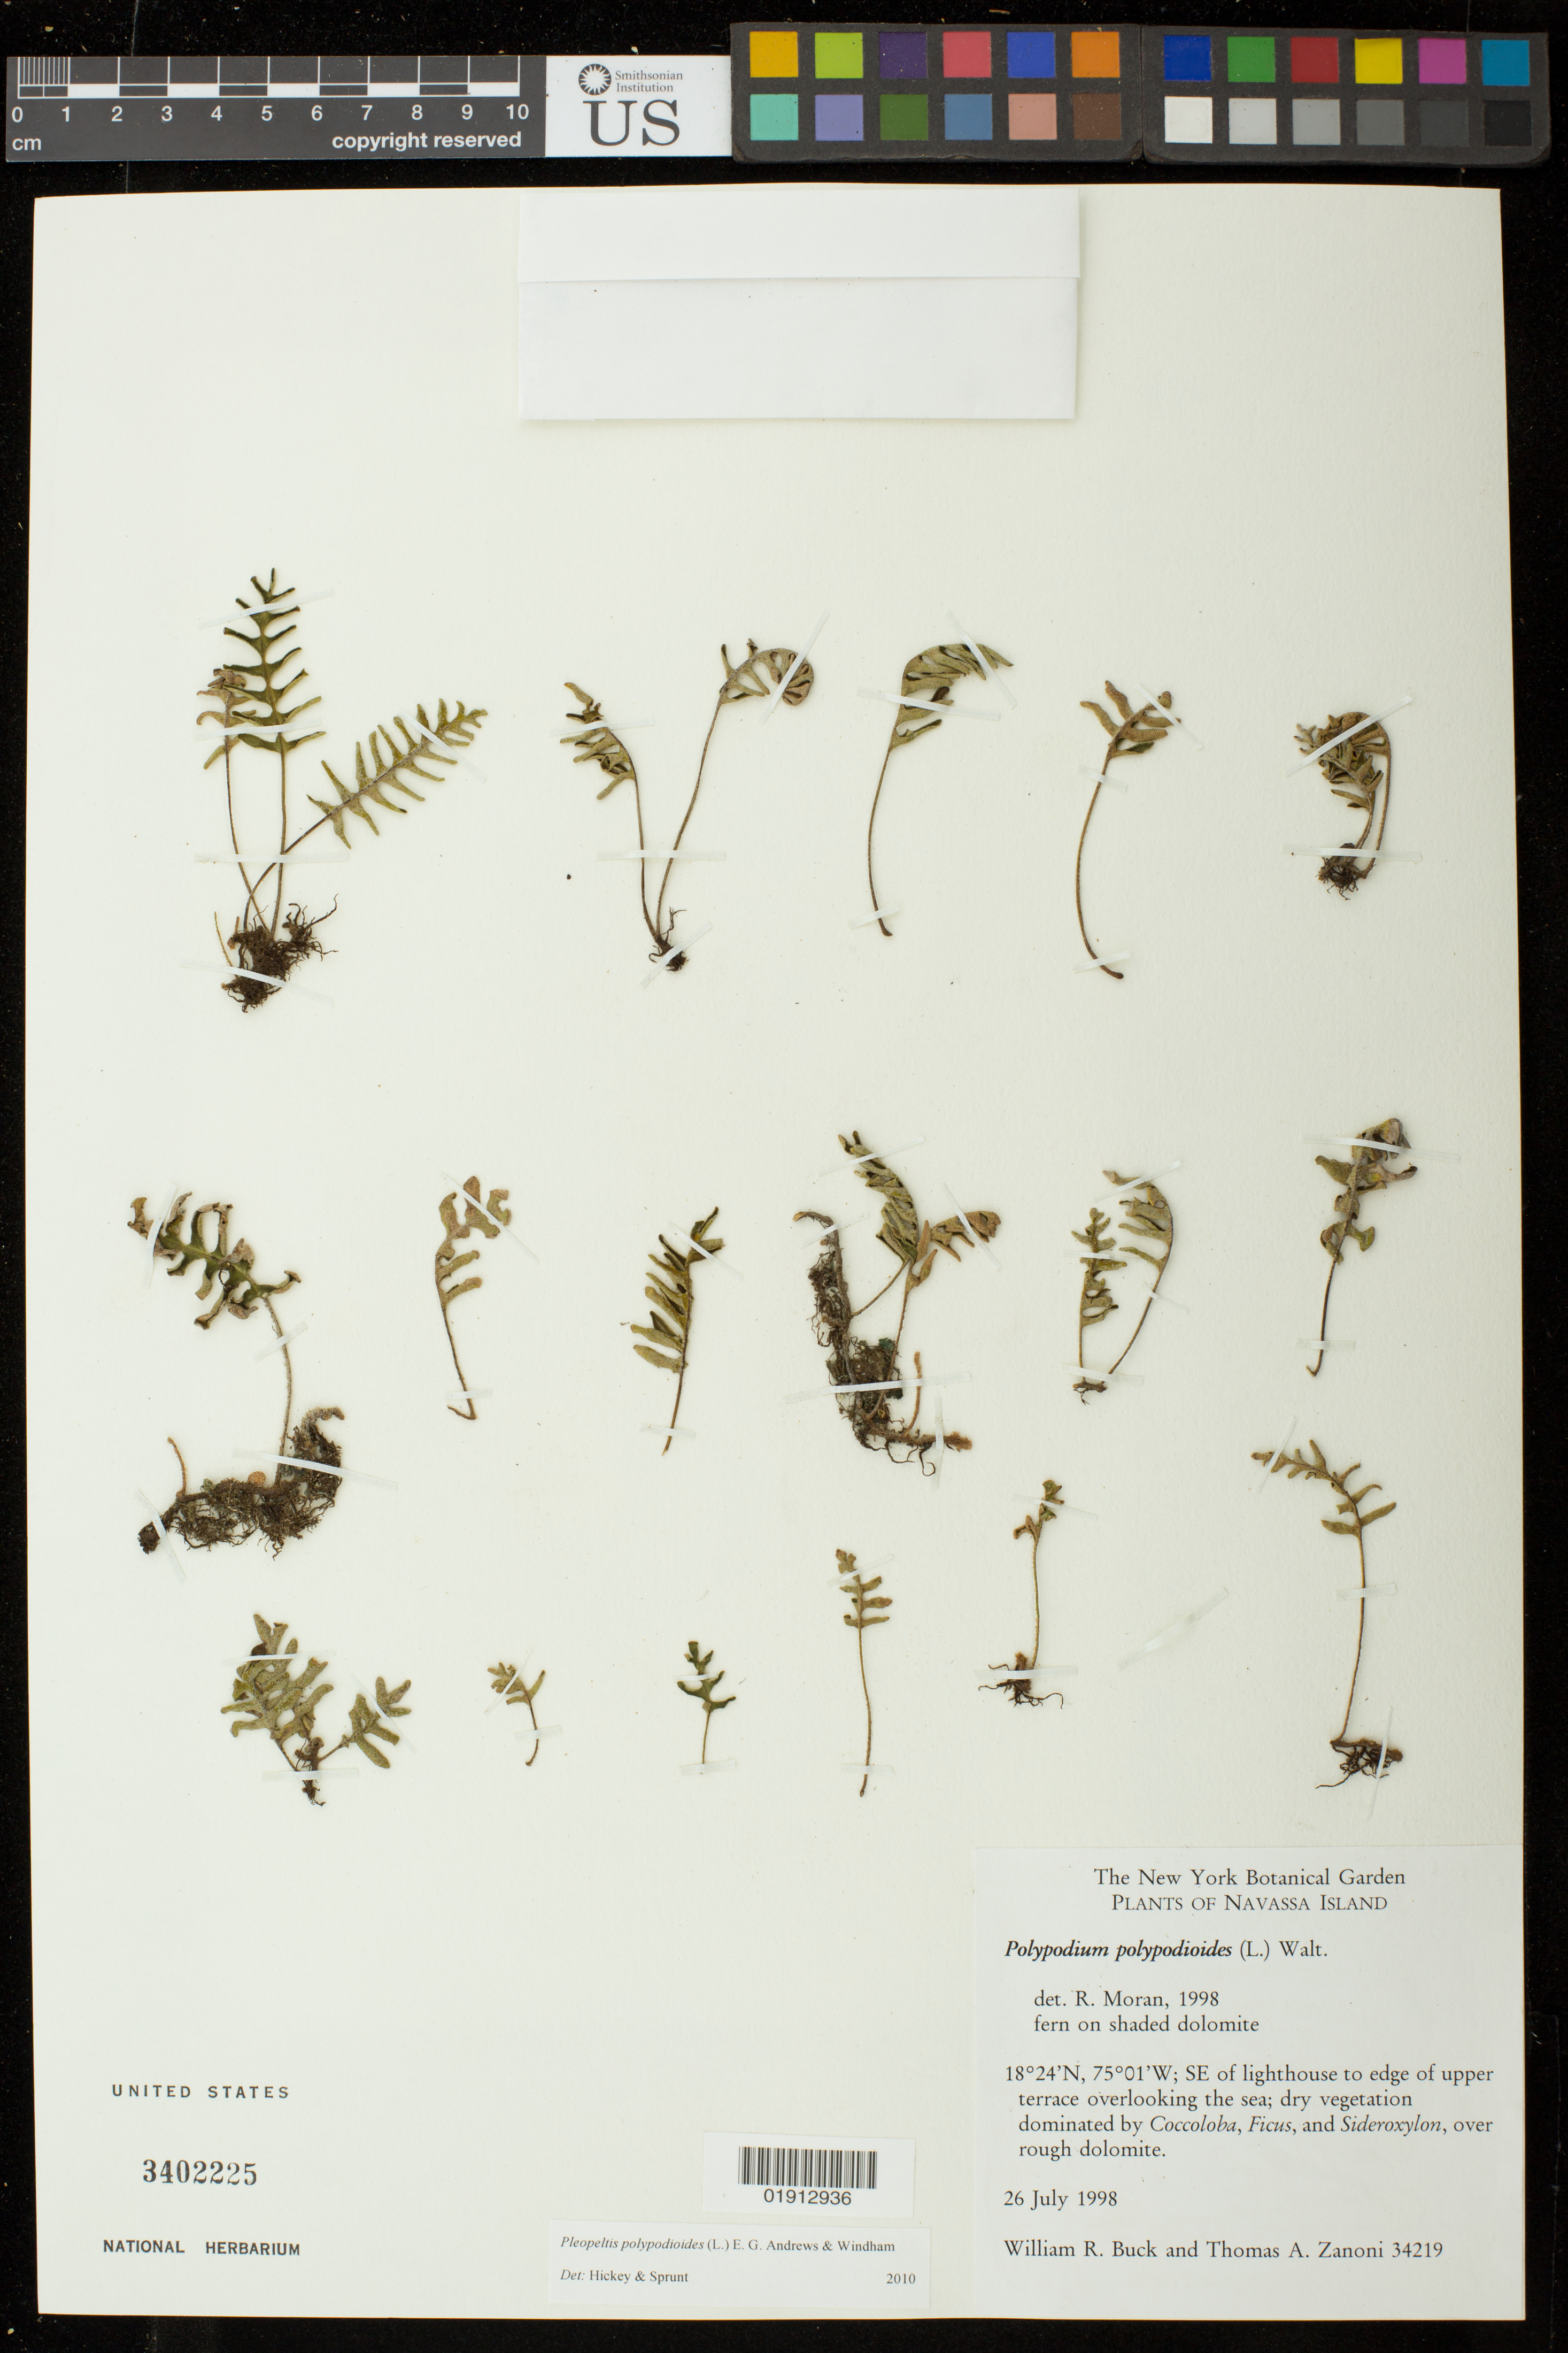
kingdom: Plantae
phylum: Tracheophyta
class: Polypodiopsida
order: Polypodiales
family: Polypodiaceae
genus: Pleopeltis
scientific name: Pleopeltis polypodioides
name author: (L.) E.G. Andrews & Windham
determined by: Hickey, R. J.; Sprunt, S. V.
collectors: W. R. Buck & T. A. Zanoni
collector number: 34219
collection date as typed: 26 Jul 1998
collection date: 1998-07-26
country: Navassa Island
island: Navassa Island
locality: SE of lighthouse to edge of upper terrace overlooking the sea.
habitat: fern on shaded dolomite.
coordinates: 18 24 N, 75 01 W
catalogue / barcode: US 3402225